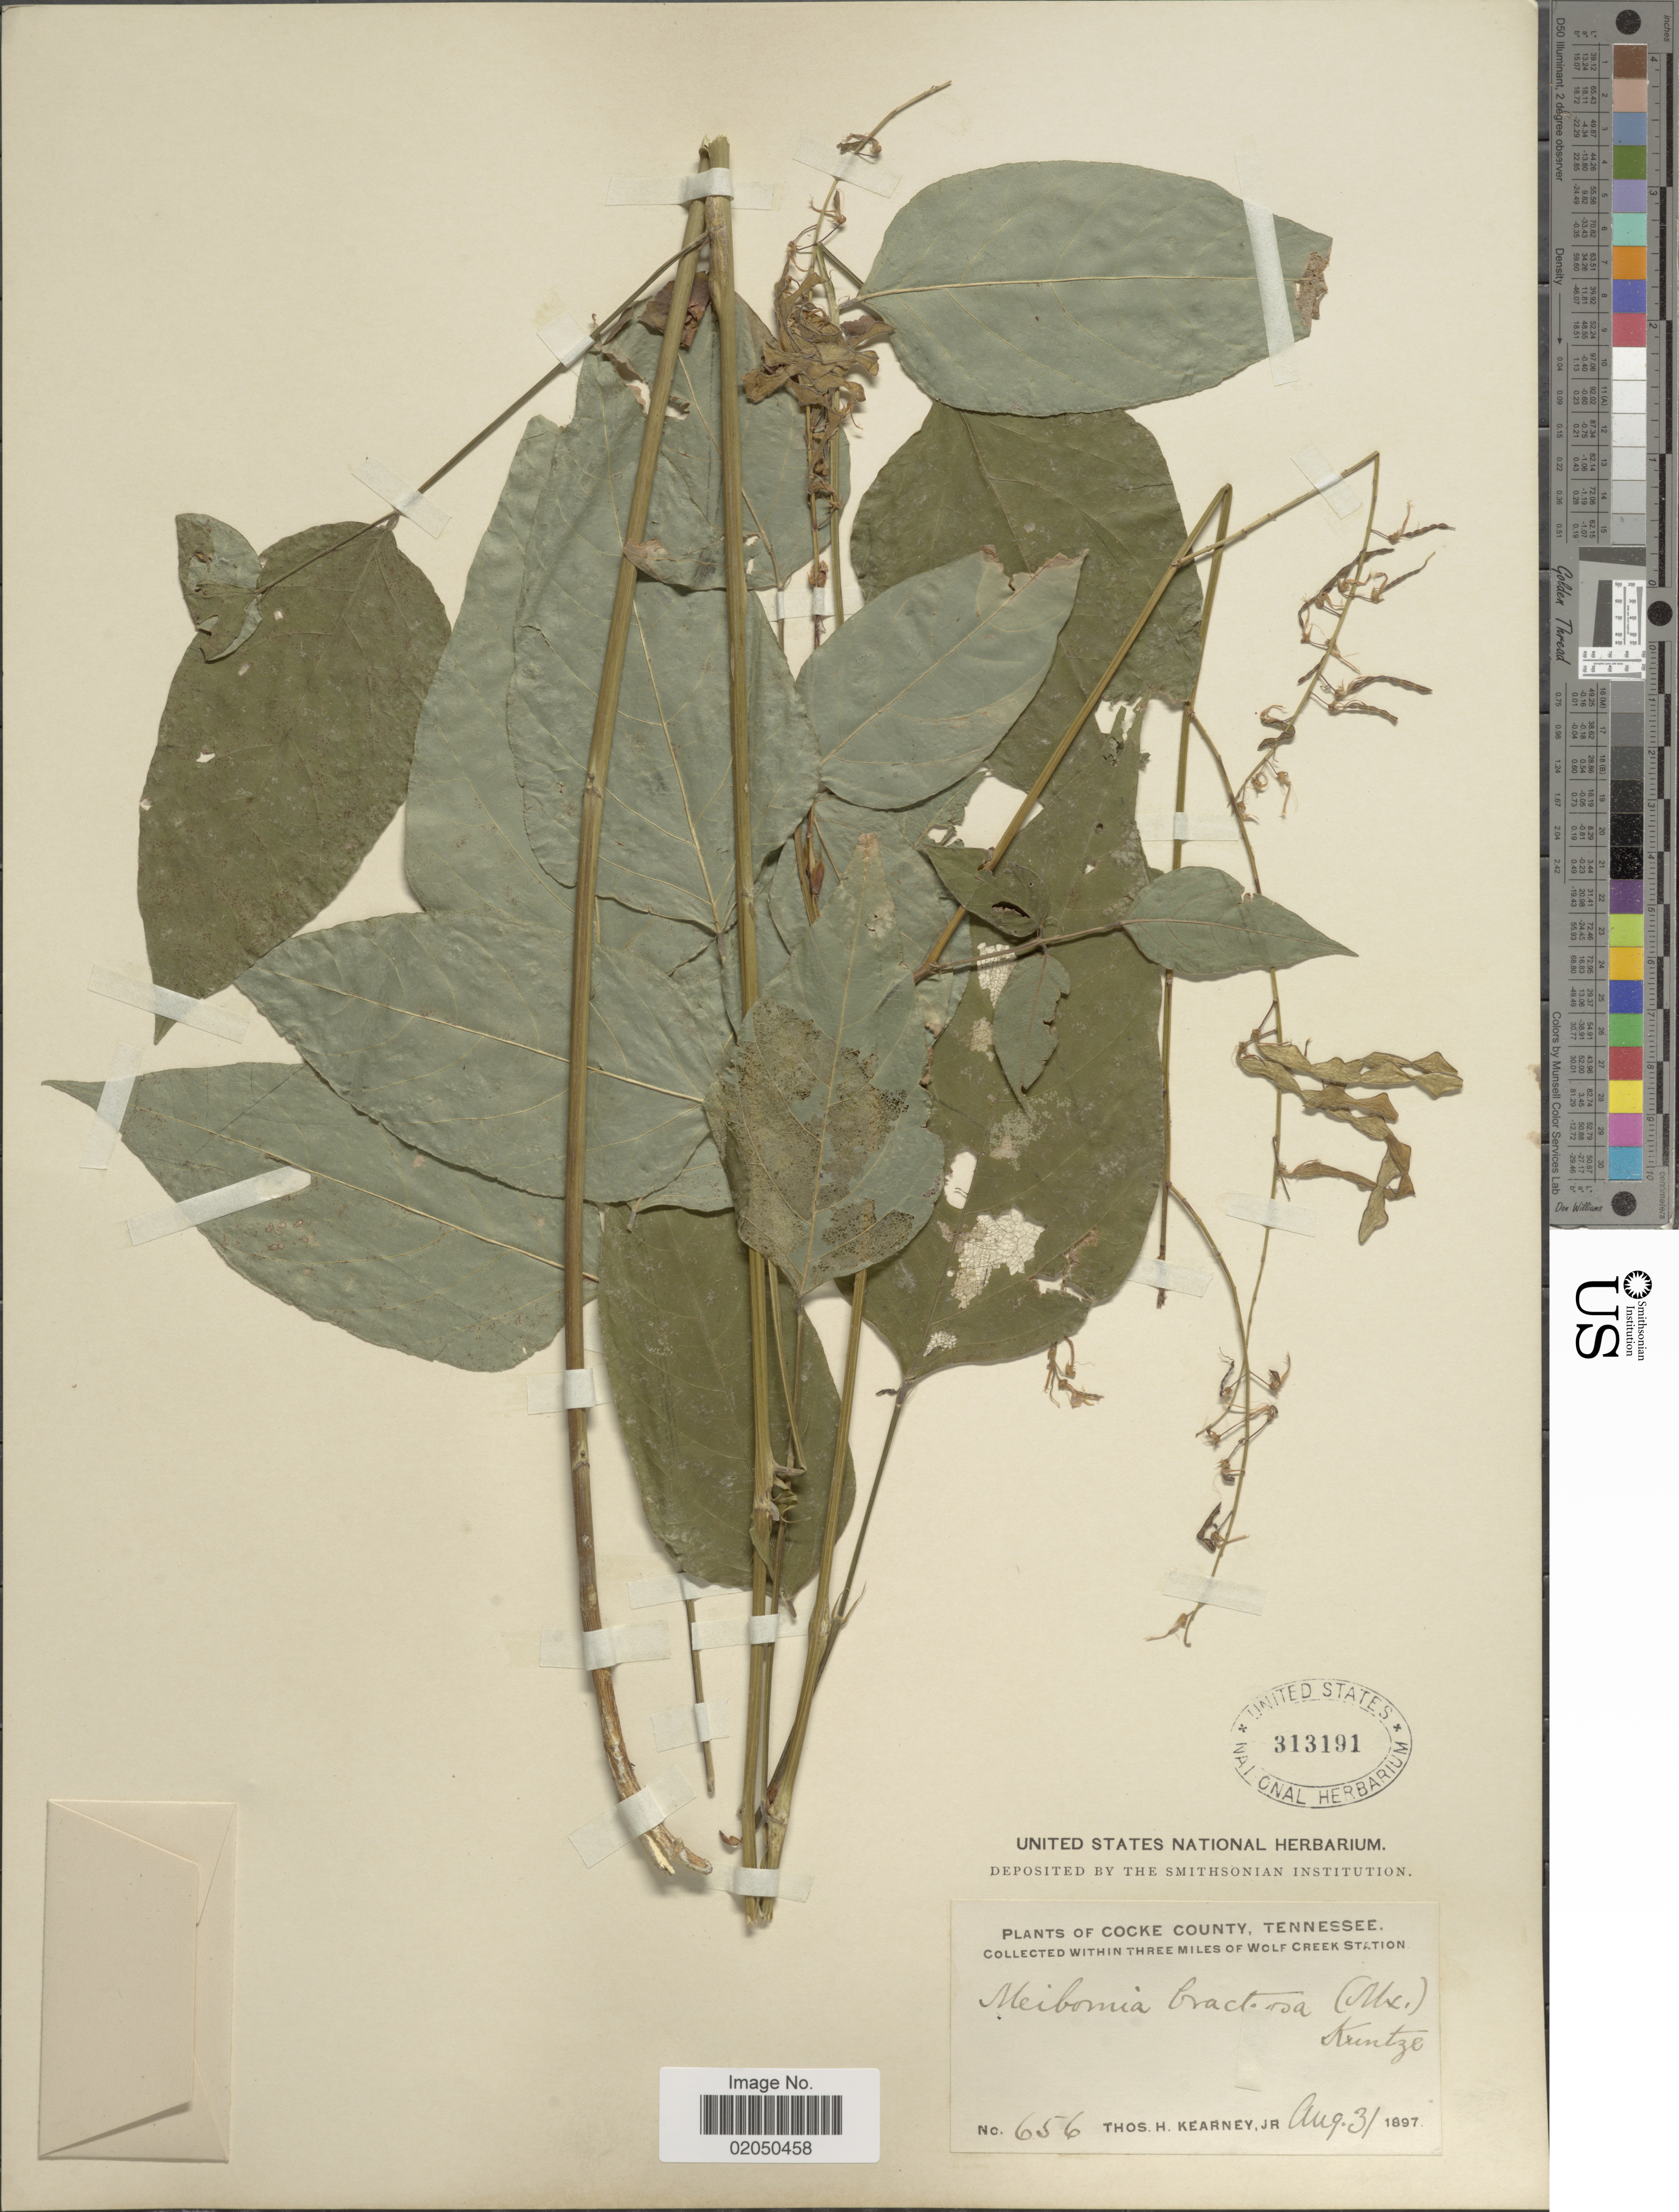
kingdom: Plantae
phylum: Tracheophyta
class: Magnoliopsida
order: Fabales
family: Fabaceae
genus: Desmodium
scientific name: Desmodium cuspidatum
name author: (Muhl. ex Willd.) Loudon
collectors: T. H. Kearney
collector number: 656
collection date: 1897-08-31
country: United States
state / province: Tennessee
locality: Cocke County, within three miles of Wolf Creek Station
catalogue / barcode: US 313191